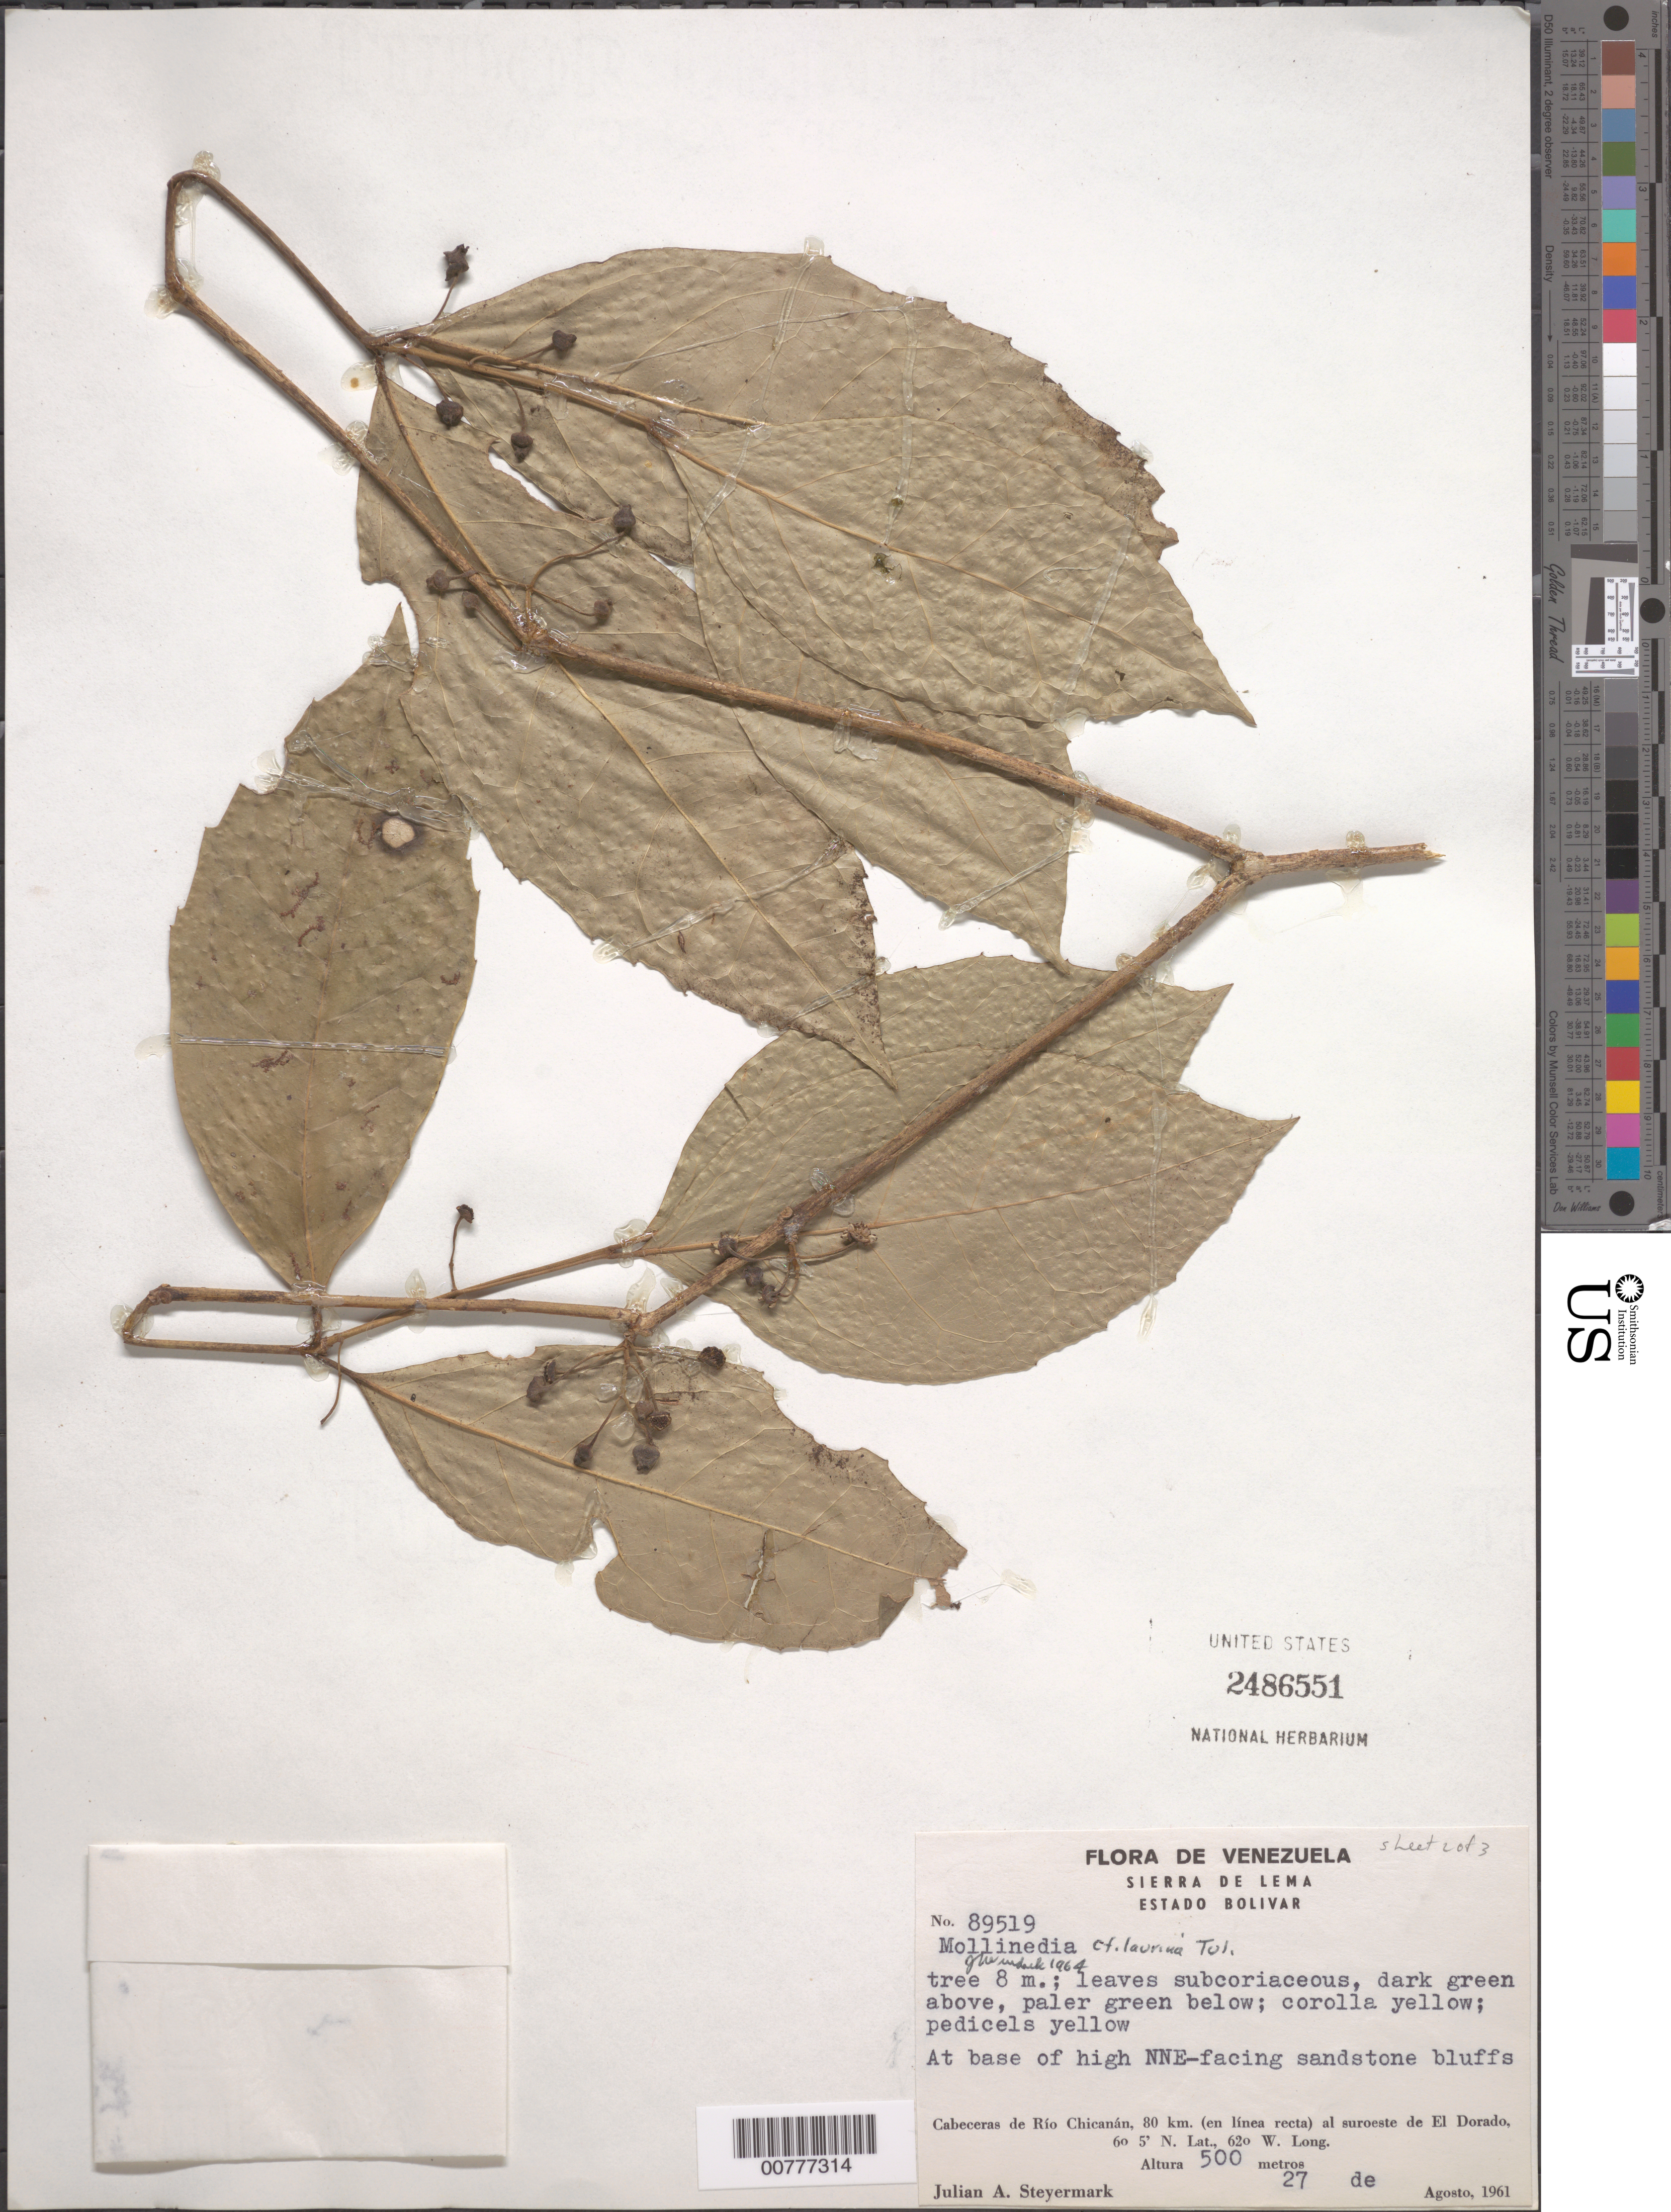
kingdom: Plantae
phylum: Tracheophyta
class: Magnoliopsida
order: Laurales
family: Monimiaceae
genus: Mollinedia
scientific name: Mollinedia laurina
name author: Tul.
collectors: J. Steyermark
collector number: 89519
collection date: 1961-08-27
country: Venezuela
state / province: Bolivar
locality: Sierra de Lema. At base of high NNE-facing sandstone bluffs. Cabeceras de Río Chicanán, 80 km. (en línea recta) al suroeste de El Dorado.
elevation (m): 500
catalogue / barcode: US 2486551